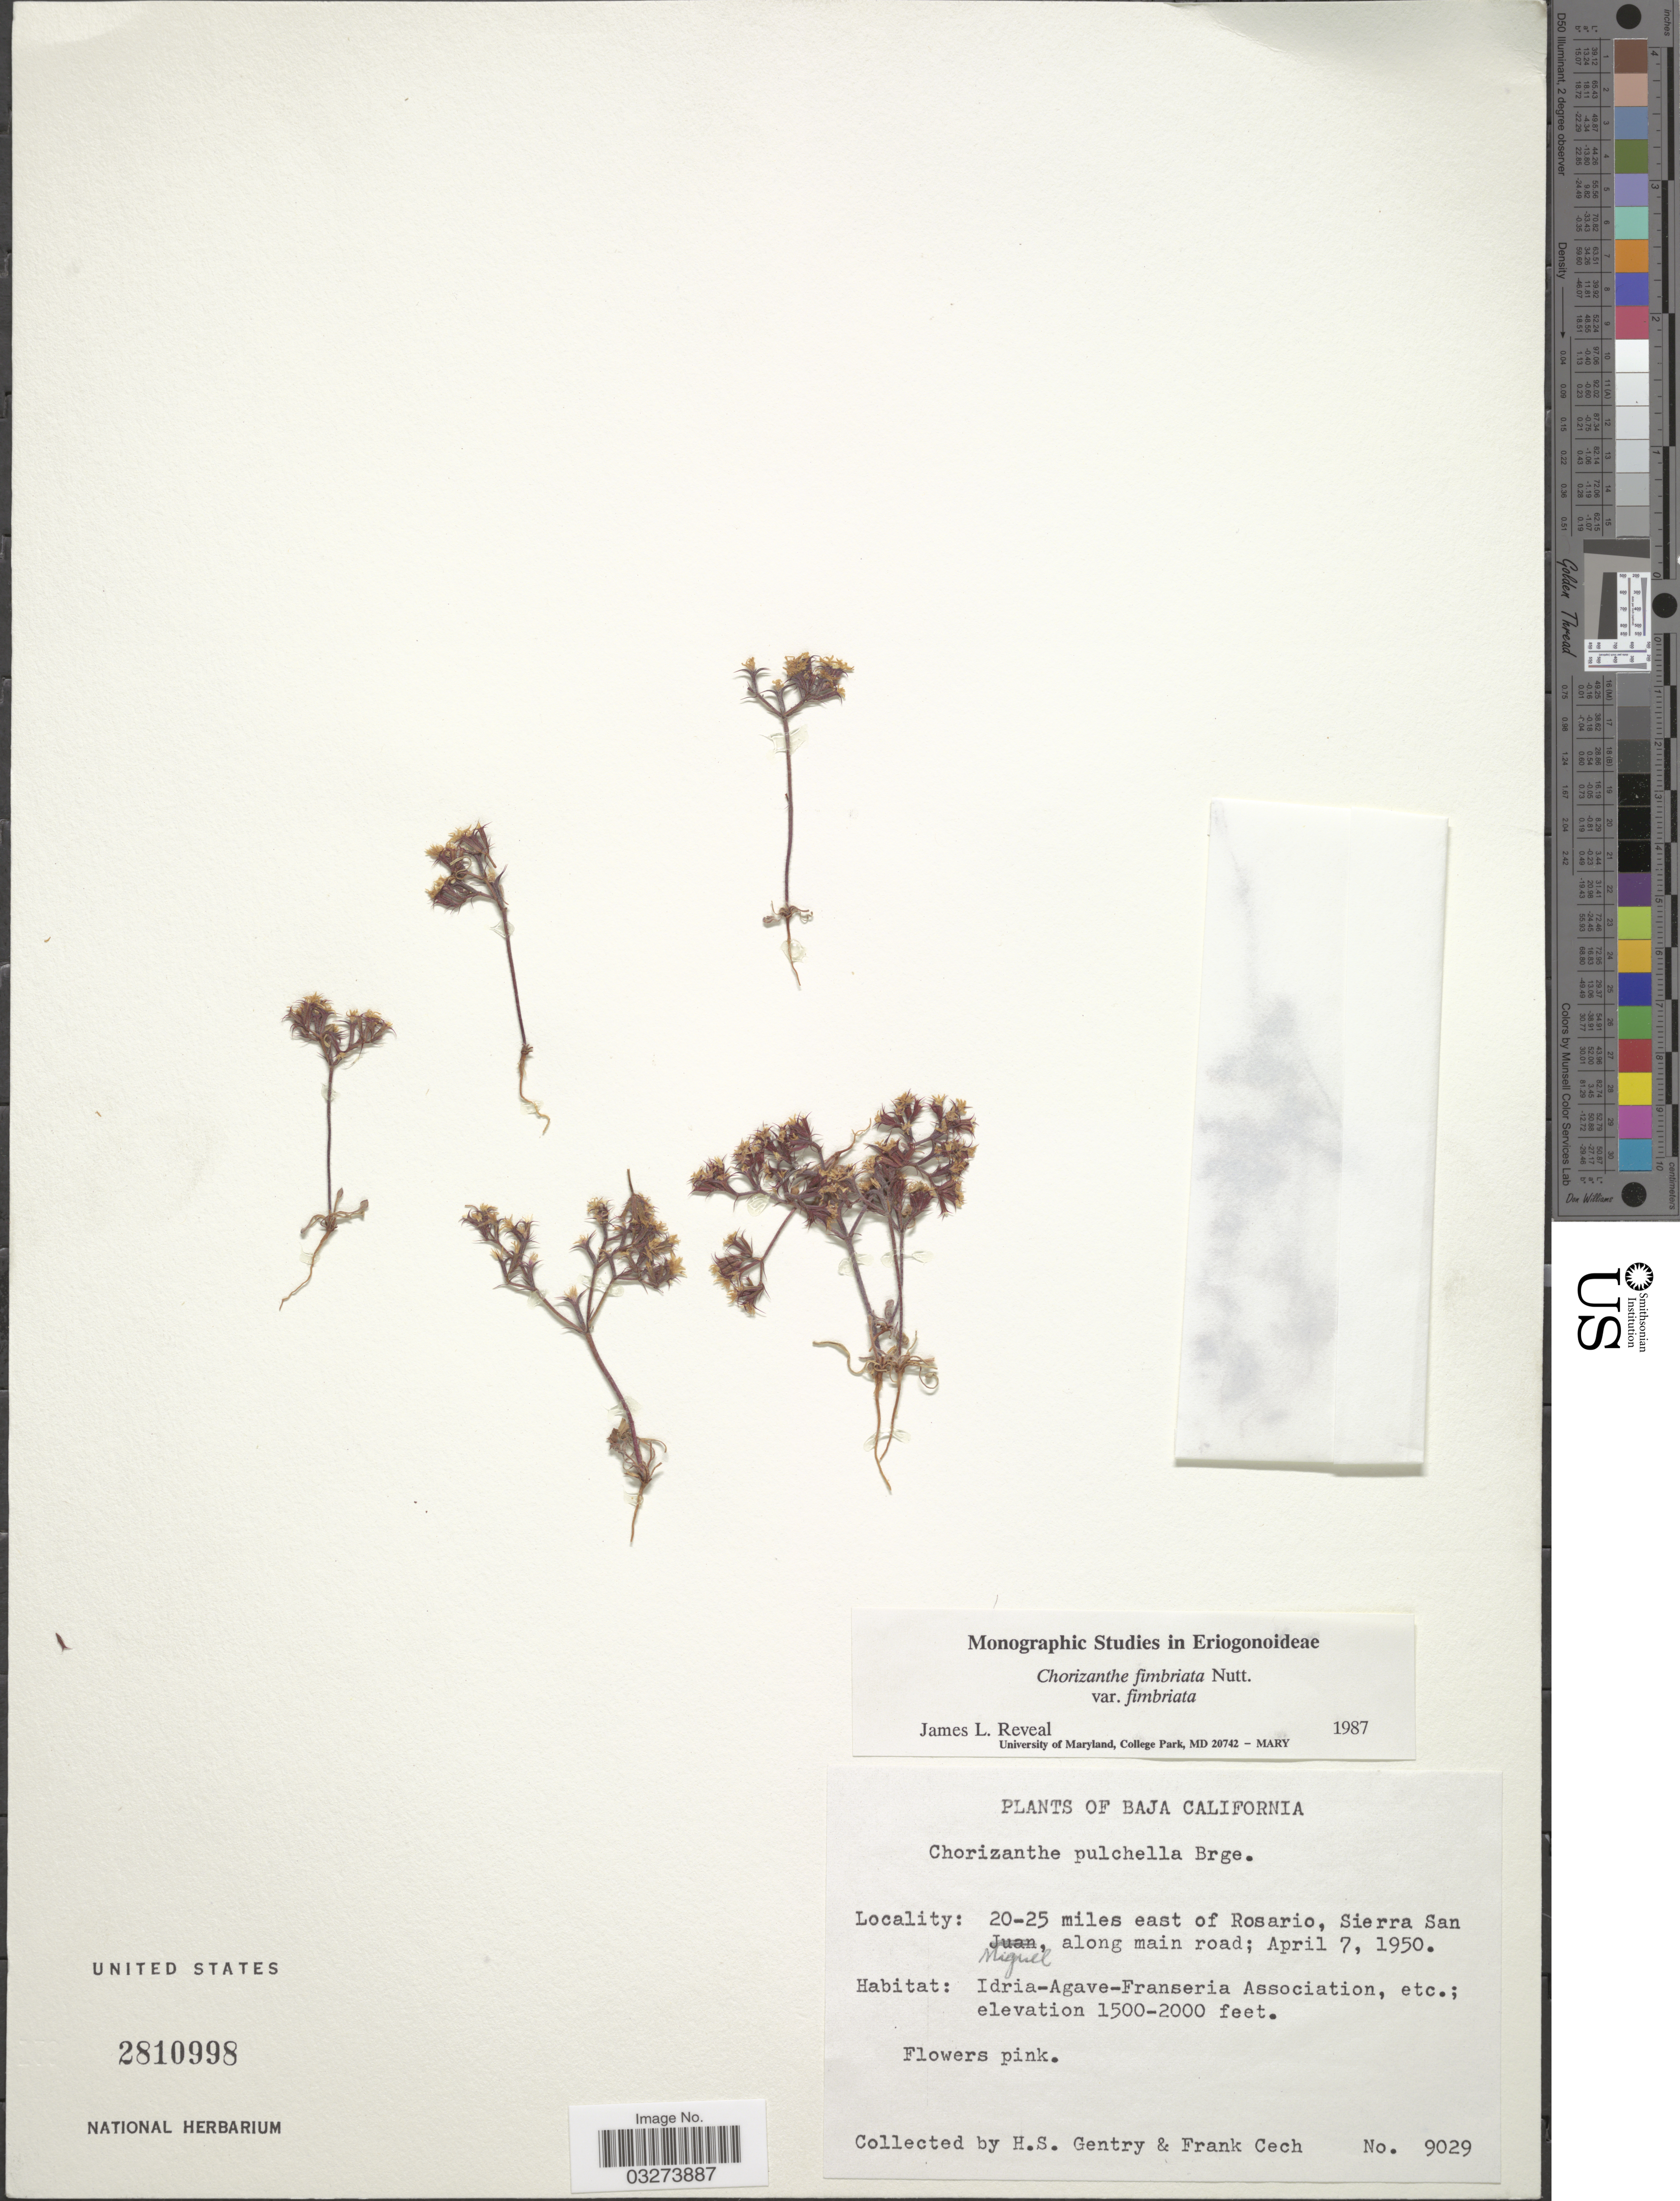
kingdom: Plantae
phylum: Tracheophyta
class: Magnoliopsida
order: Caryophyllales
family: Polygonaceae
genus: Chorizanthe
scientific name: Chorizanthe pulchella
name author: Brandegee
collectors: H. S. Gentry & F. Cech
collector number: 9029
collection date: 1950-04-07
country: Mexico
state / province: Baja California Norte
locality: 20-25 miles east of Rosario, Sierra San Miguel, along main road.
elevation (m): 1500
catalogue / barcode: US 2810998